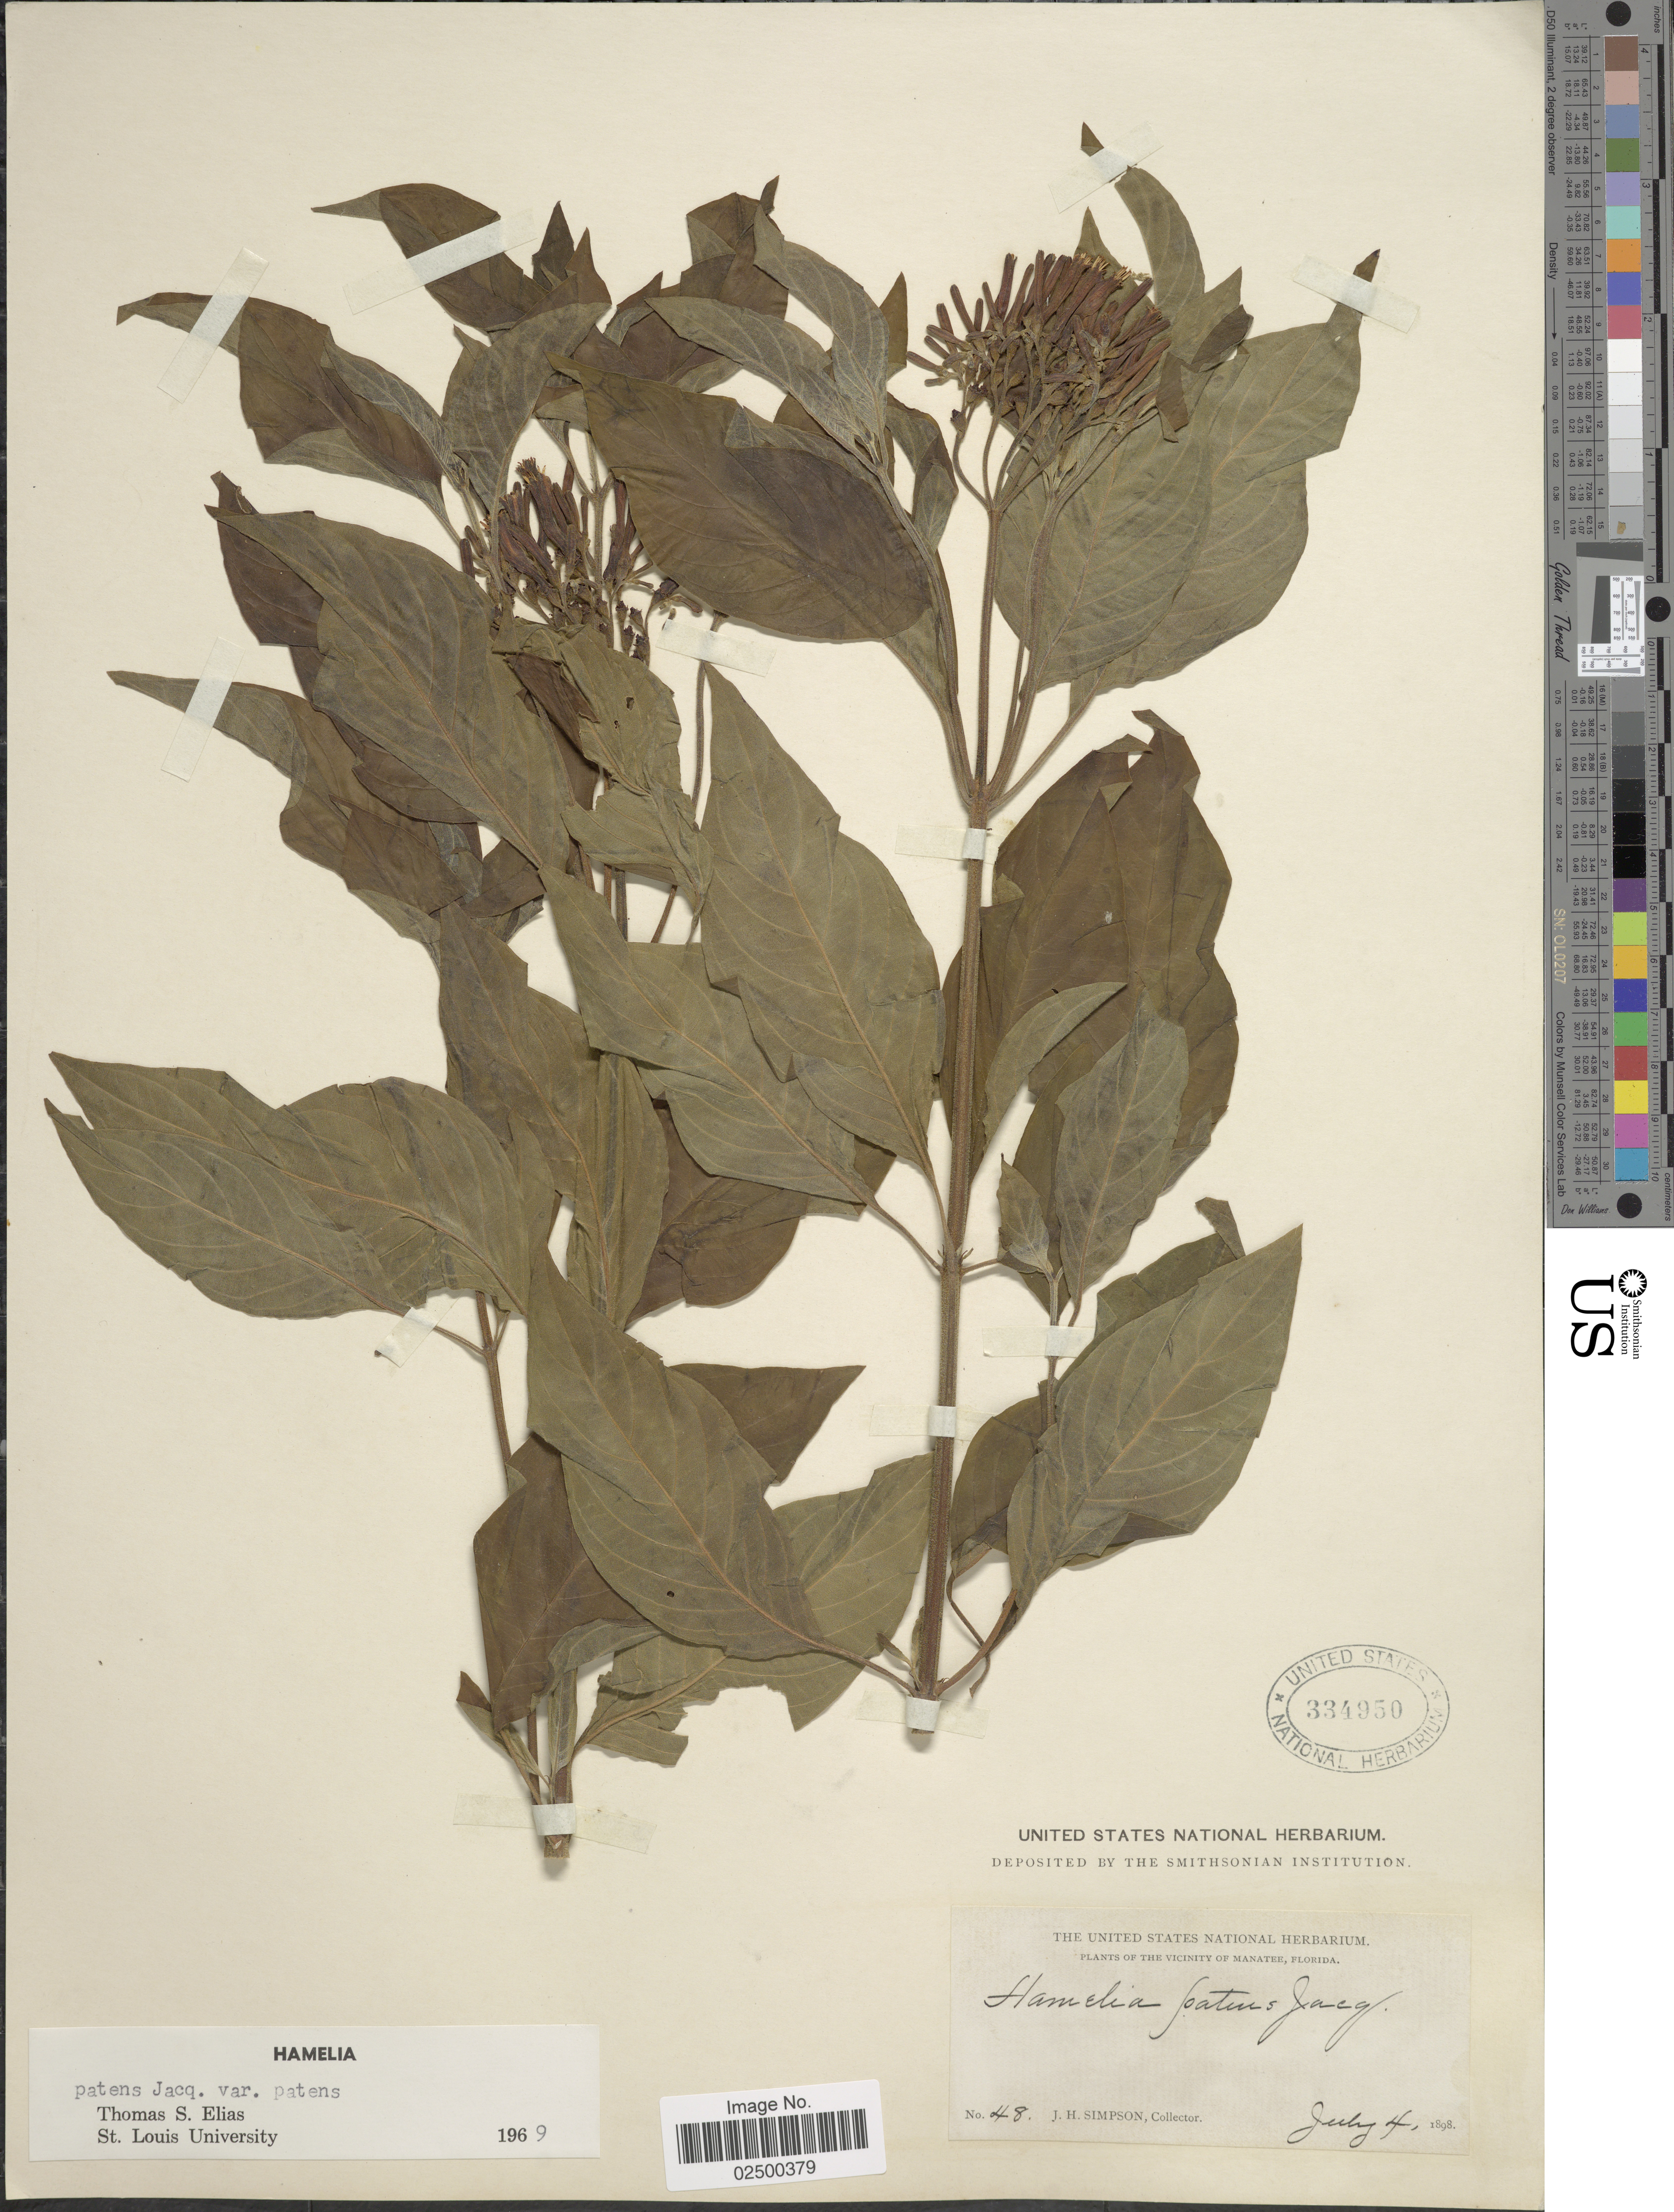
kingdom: Plantae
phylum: Tracheophyta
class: Magnoliopsida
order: Gentianales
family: Rubiaceae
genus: Hamelia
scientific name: Hamelia patens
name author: Jacq.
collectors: J. H. Simpson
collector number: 48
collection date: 1898-07-04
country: United States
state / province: Florida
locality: The Vicinity of Manatee, Florida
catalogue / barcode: US 334950